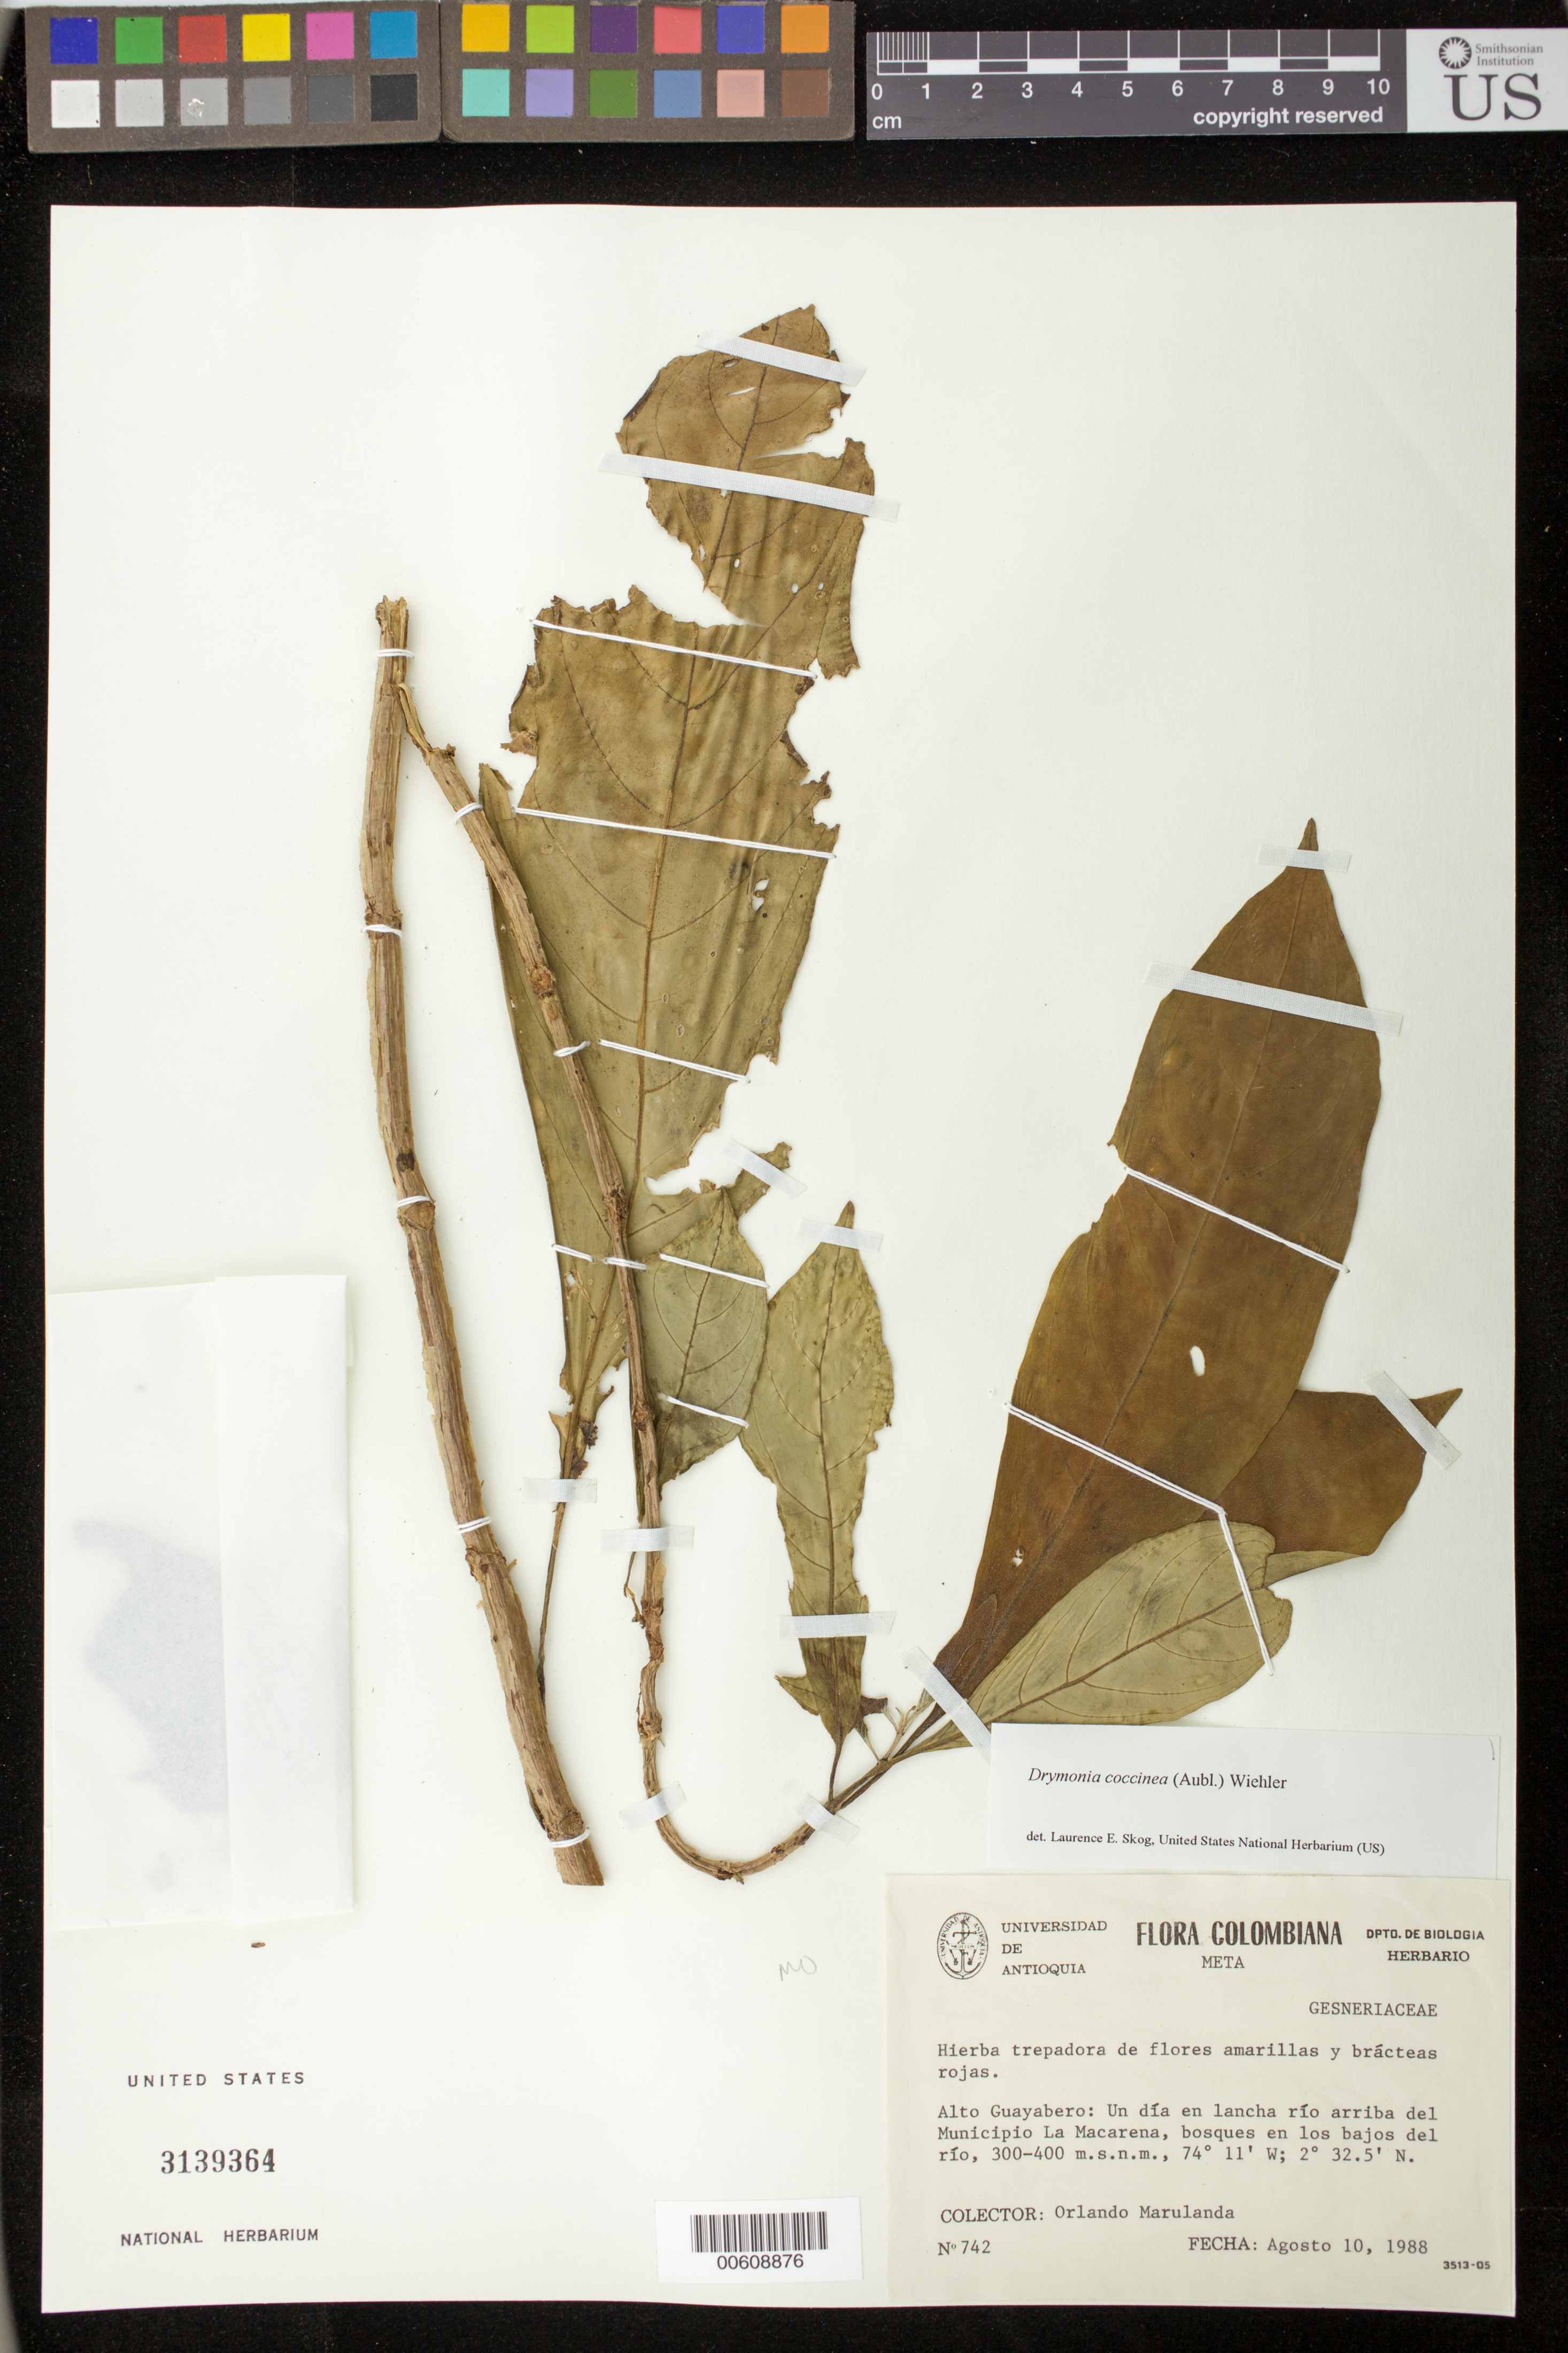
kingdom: Plantae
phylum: Tracheophyta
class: Magnoliopsida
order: Lamiales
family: Gesneriaceae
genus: Drymonia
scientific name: Drymonia coccinea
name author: (Aubl.) Wiehler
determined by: Skog, Laurence E.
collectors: O. Marulanda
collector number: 742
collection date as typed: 10 Aug 1988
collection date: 1988-08-10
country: Colombia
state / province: Meta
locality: Alto Guayabero: un día en lancha río arriba del Municipio La Macarena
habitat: Bosques en los bajos del río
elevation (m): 300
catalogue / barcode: US 3139364